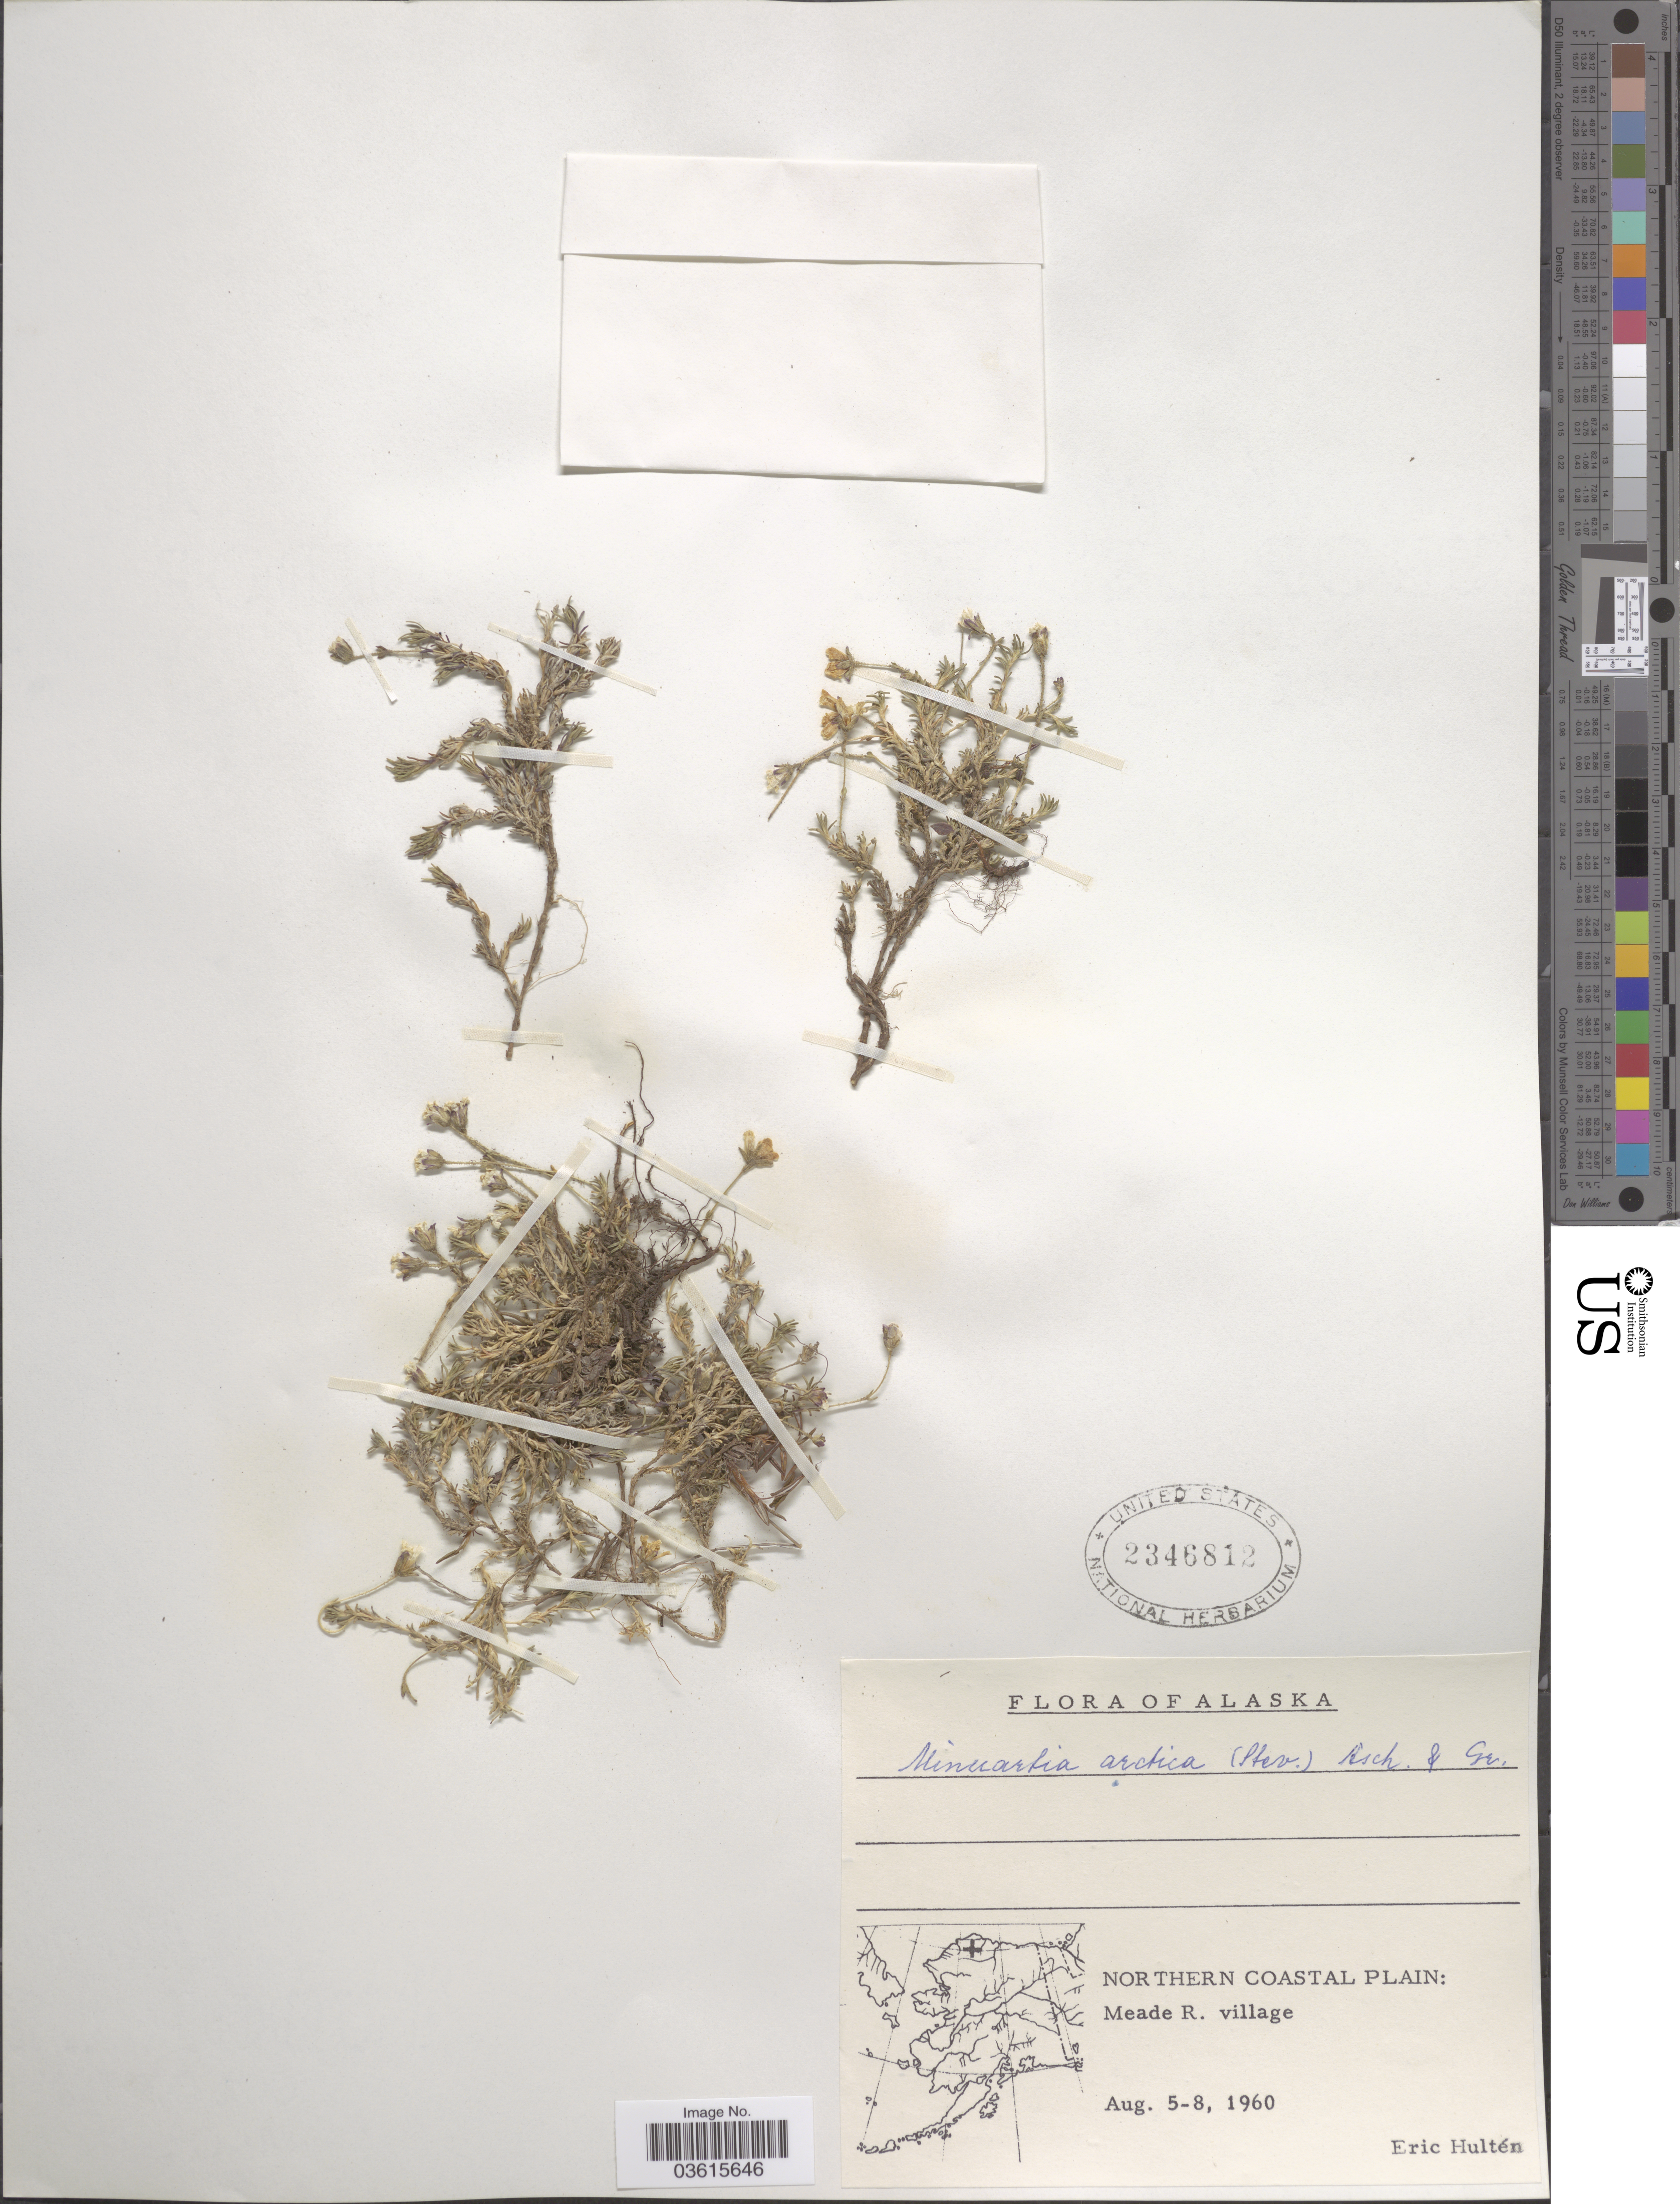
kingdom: Plantae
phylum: Tracheophyta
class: Magnoliopsida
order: Caryophyllales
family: Caryophyllaceae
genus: Cherleria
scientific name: Cherleria arctica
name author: (Steven ex Ser.) A.J. Moore & Dillenb.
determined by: Strong, M. T., (US), Smithsonian Institution - National Museum of Natural History (UNITED STATES)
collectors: E. G. Hultén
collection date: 1960-08-05/1960-08-08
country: United States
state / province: Alaska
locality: Northern Coastal Plain: Meade R. village.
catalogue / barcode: US 2346812